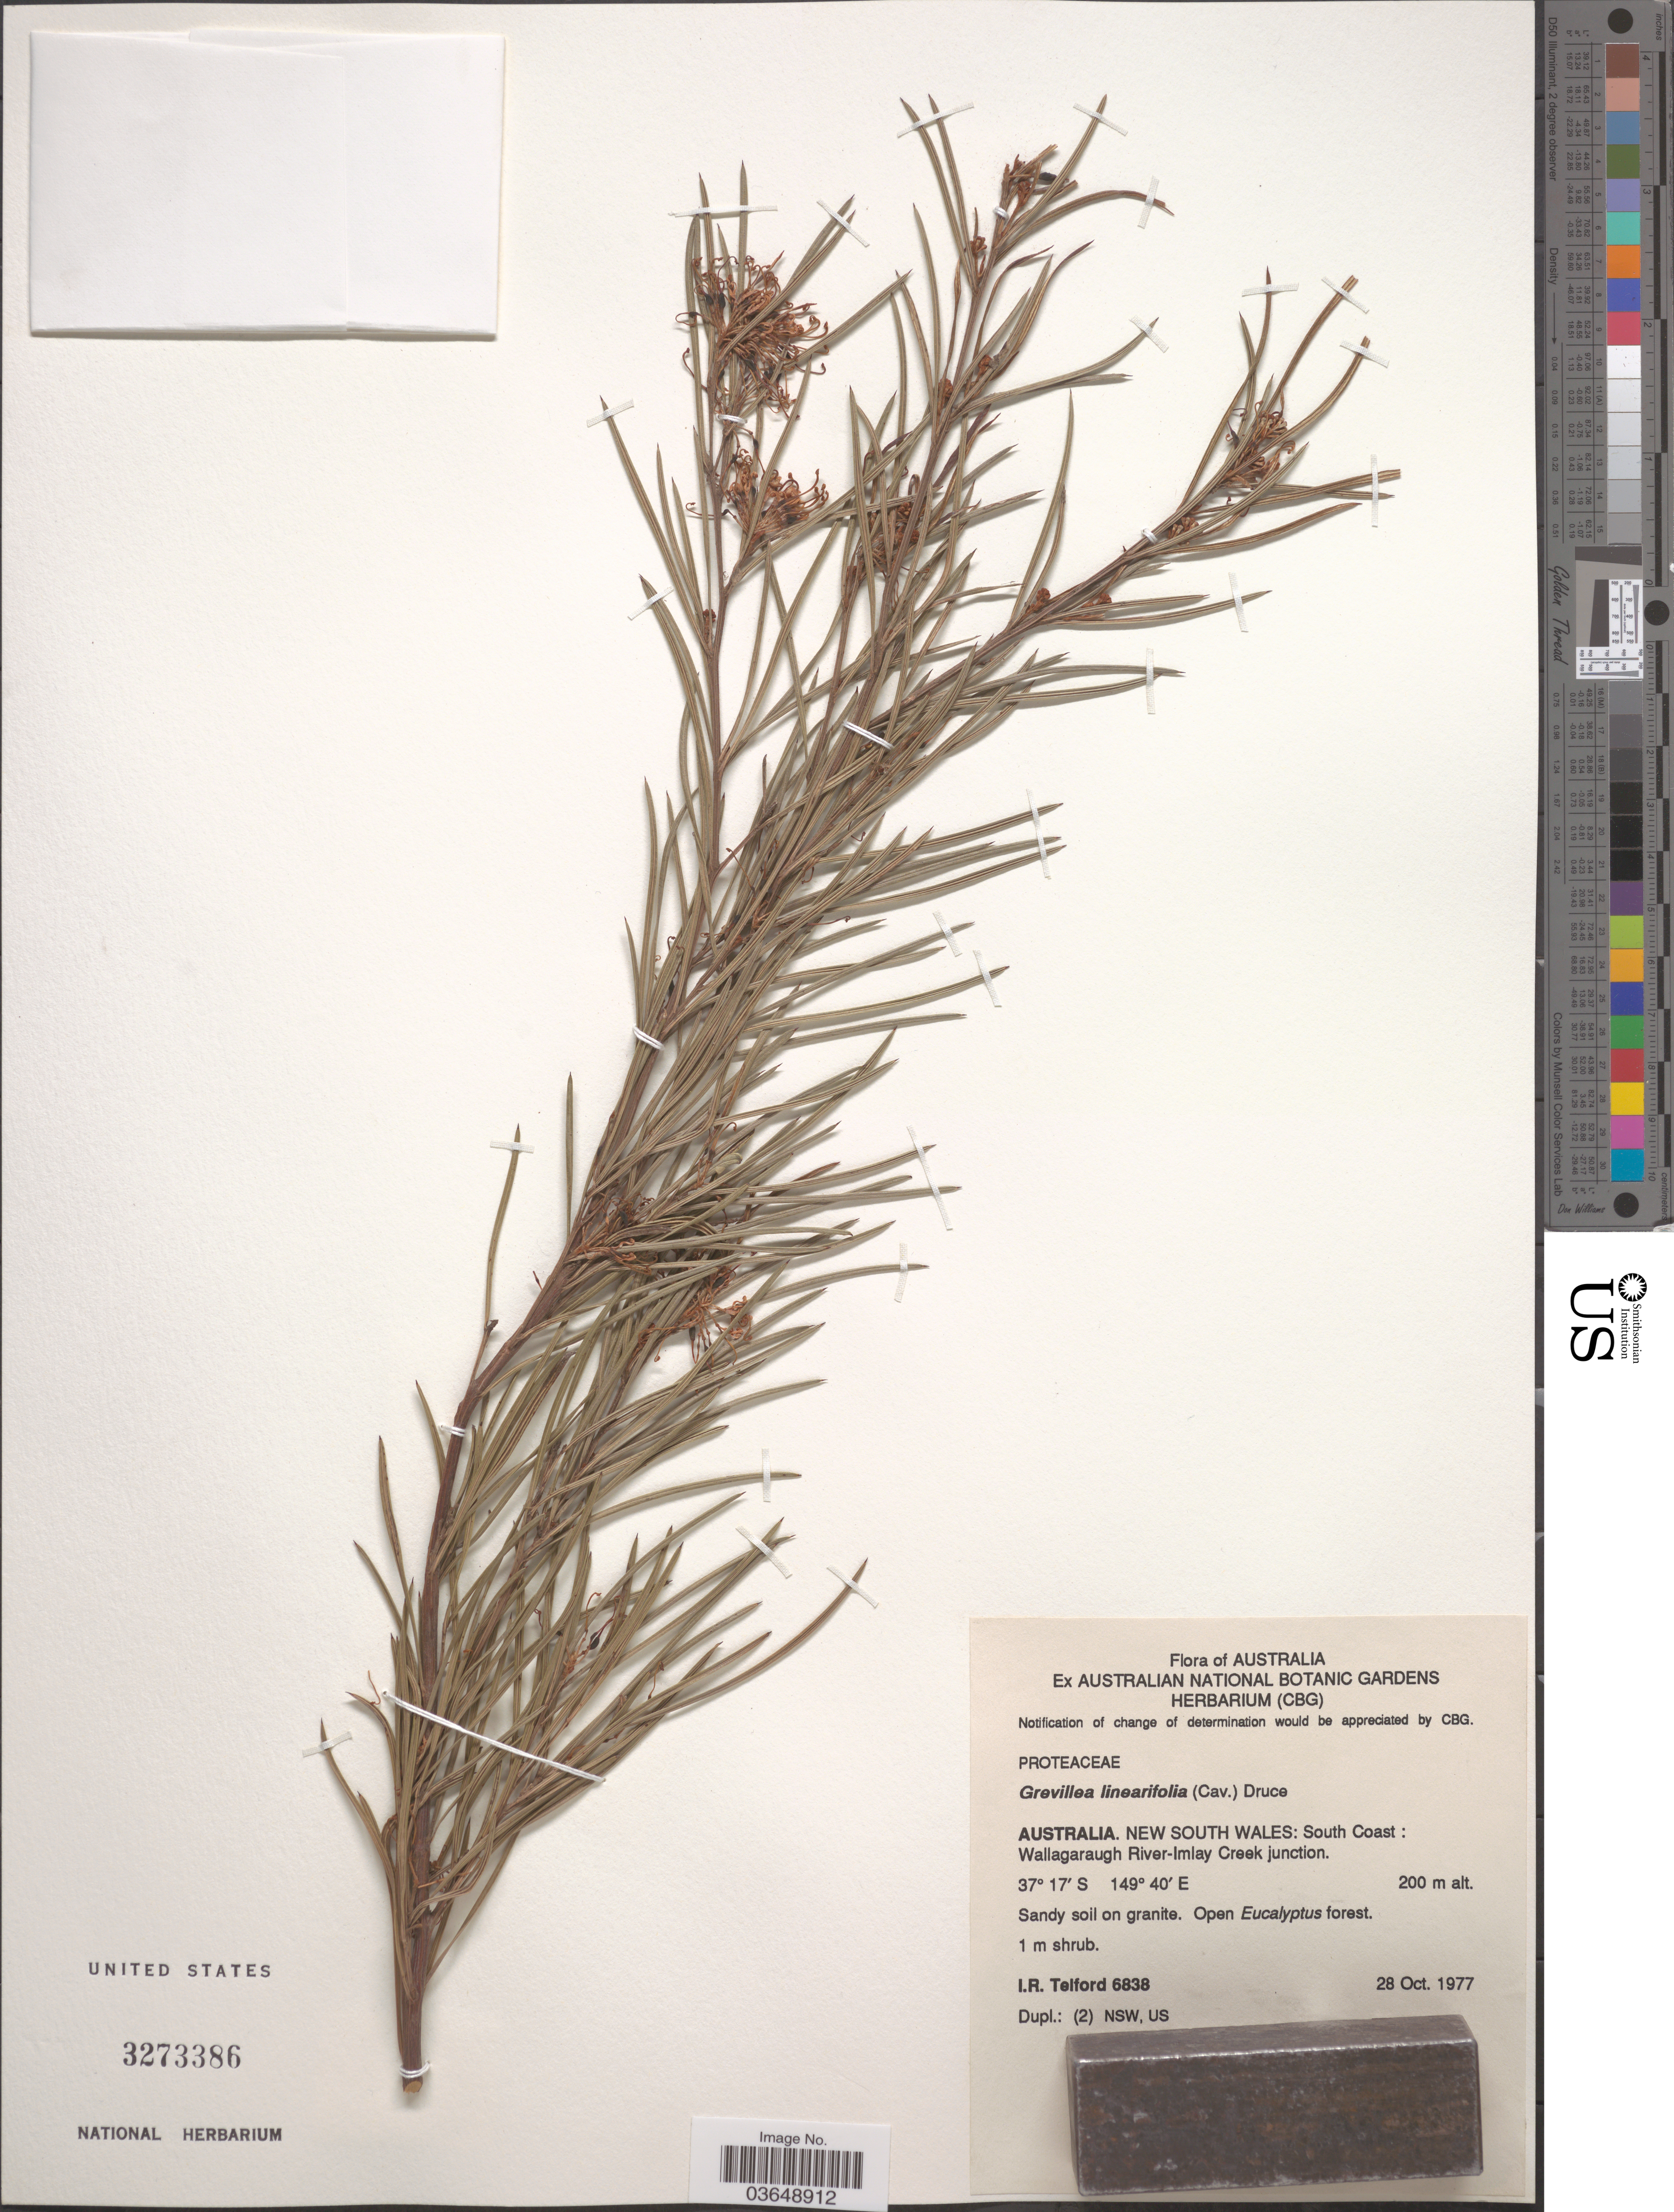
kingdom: Plantae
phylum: Tracheophyta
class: Magnoliopsida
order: Proteales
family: Proteaceae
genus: Grevillea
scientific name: Grevillea linearifolia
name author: (Cav.) Druce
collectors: I. R. Telford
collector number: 6838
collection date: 1977-10-28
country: Australia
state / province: New South Wales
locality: South Coast: Wallagaraugh River-Imlay Creek junction.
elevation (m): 200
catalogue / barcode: US 3273386